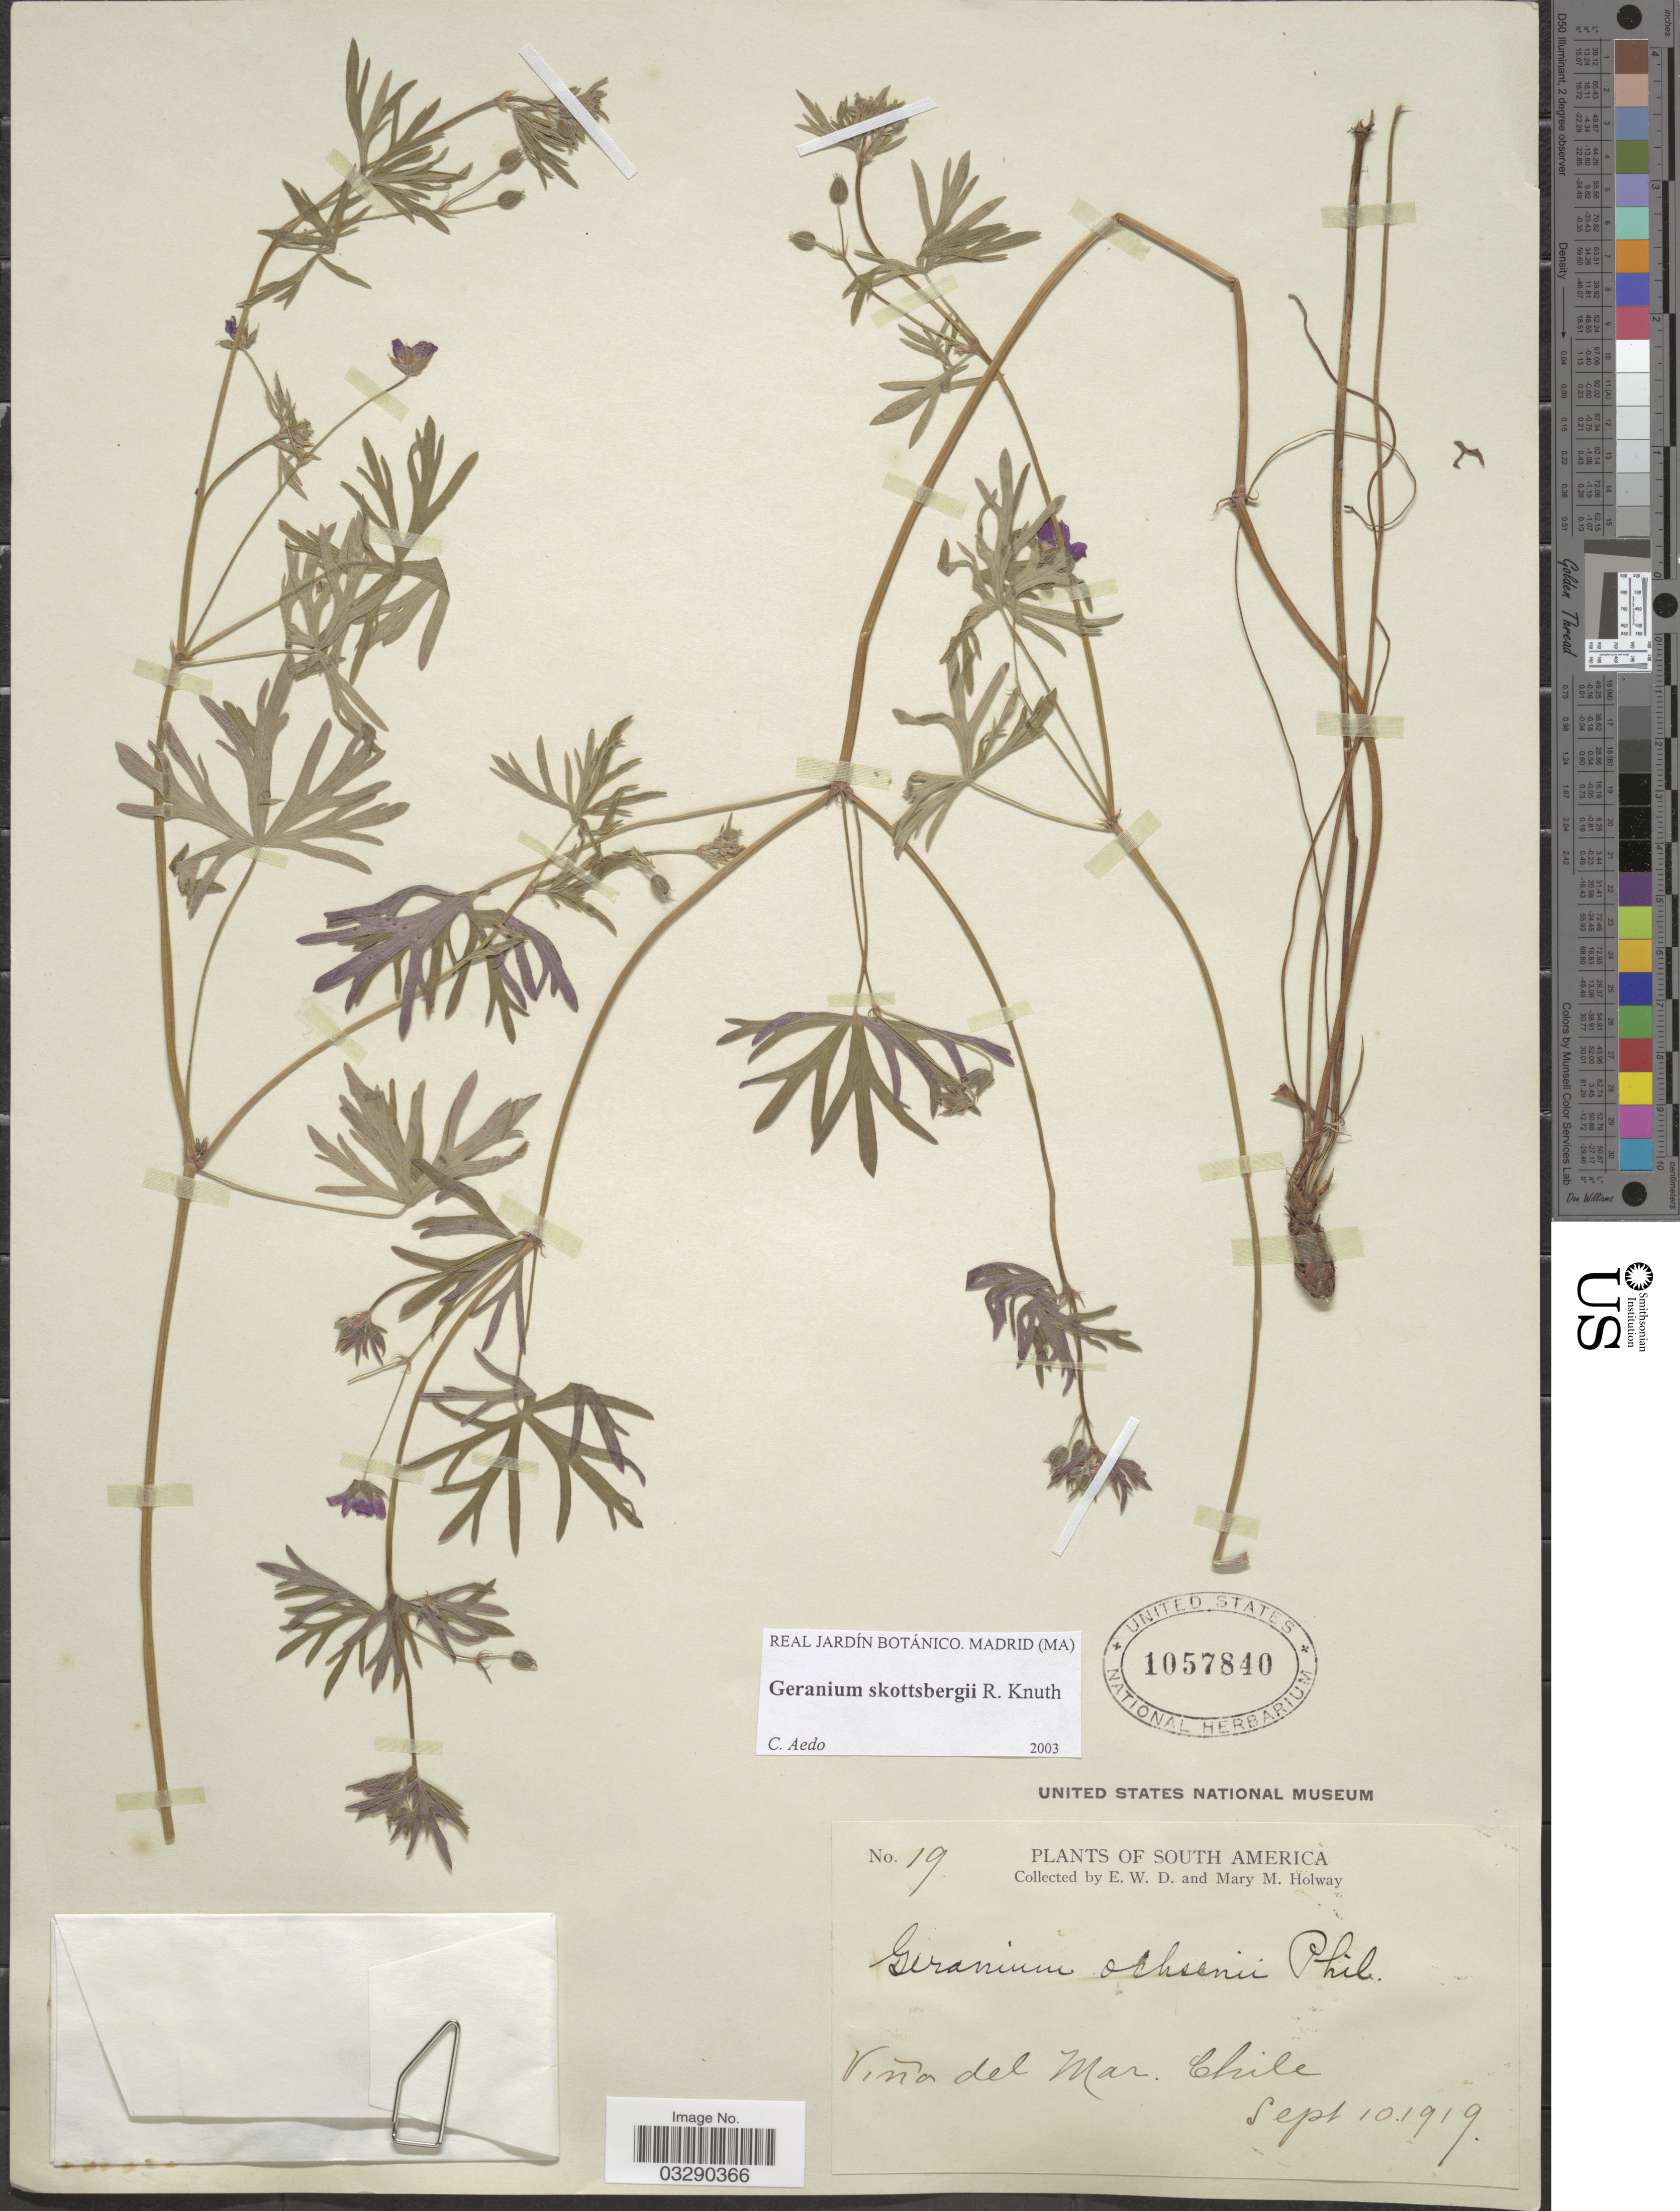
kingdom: Plantae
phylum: Tracheophyta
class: Magnoliopsida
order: Geraniales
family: Geraniaceae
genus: Geranium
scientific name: Geranium skottsbergii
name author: R. Knuth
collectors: E. W. D. Holway & M. M. Holway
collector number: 19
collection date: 1919-09-10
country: Chile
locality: Viña del Mar.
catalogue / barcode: US 1057840